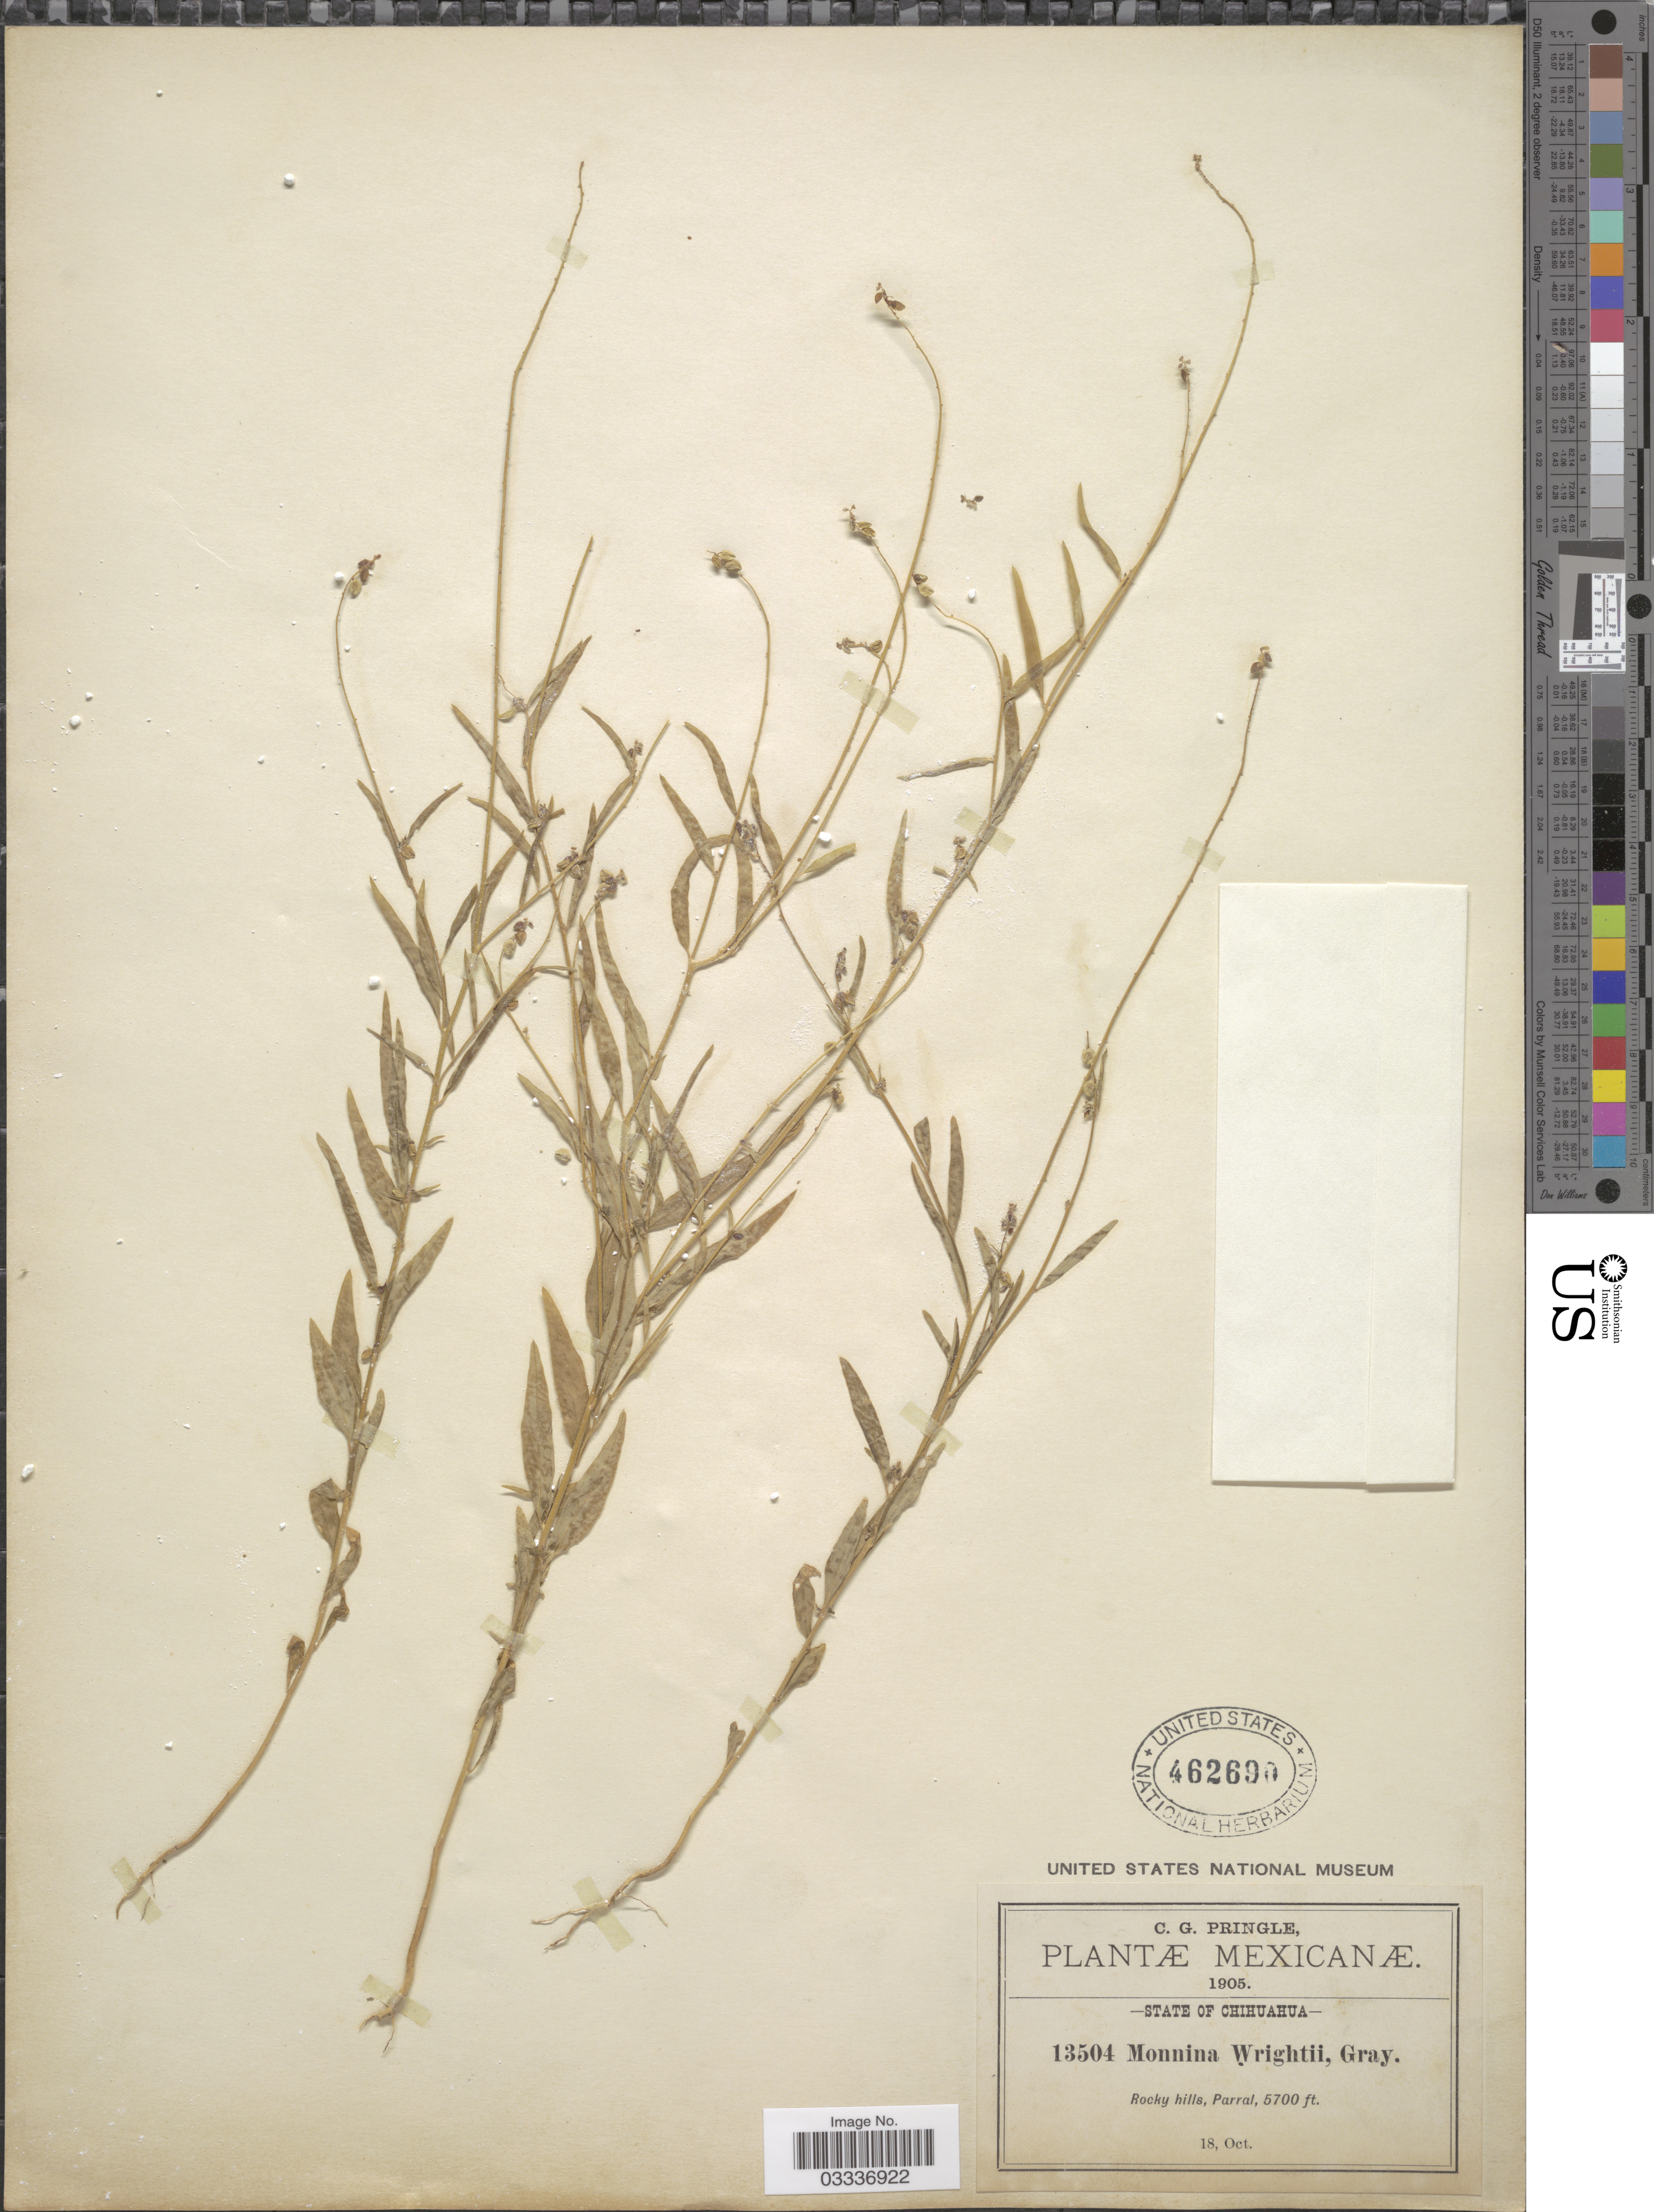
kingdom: Plantae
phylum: Tracheophyta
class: Magnoliopsida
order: Fabales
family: Polygalaceae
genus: Monnina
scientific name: Monnina wrightii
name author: A. Gray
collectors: C. G. Pringle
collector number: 13504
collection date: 1905-10-18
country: Mexico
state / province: Chihuahua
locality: Parral.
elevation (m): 1737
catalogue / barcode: US 462690